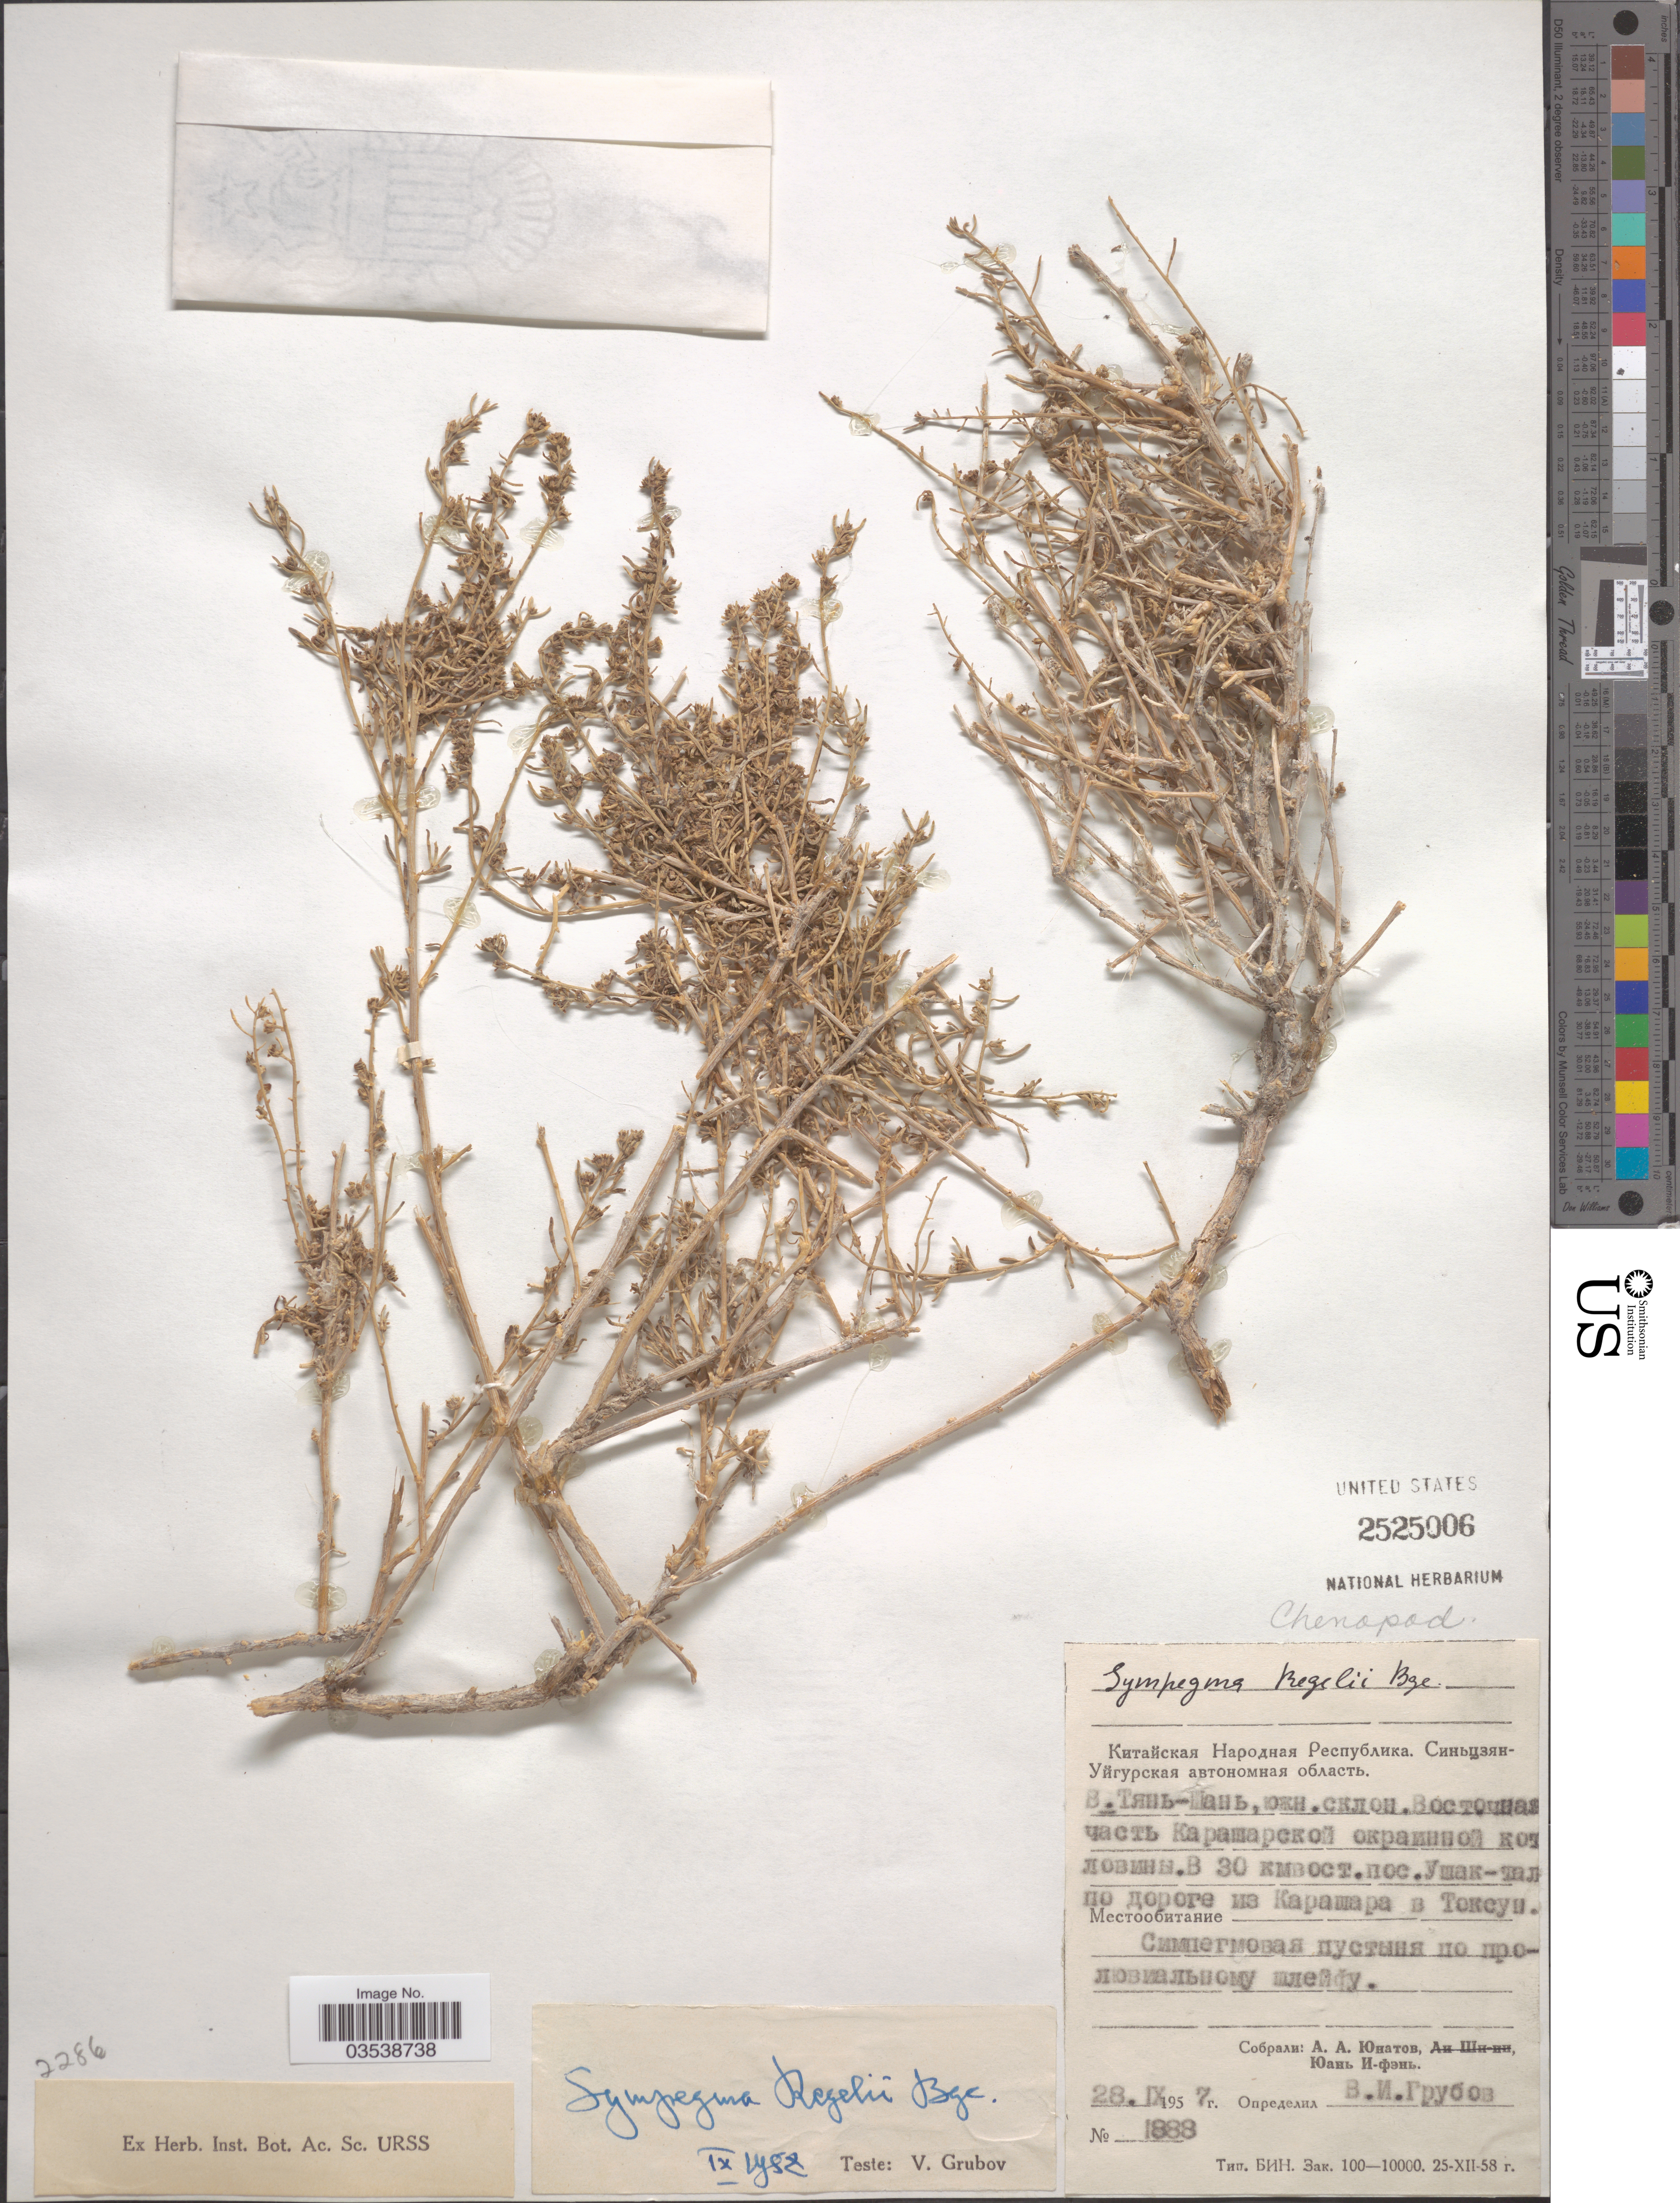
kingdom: Plantae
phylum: Tracheophyta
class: Magnoliopsida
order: Caryophyllales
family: Amaranthaceae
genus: Sympegma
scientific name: Sympegma regelii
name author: Bunge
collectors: A. Unatov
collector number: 1888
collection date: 1957-09-28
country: China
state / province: Xinjiang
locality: East Tian-Shan, 30 km E of Ushak Tal, on road from Karashar to Toksun.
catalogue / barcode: US 2525006